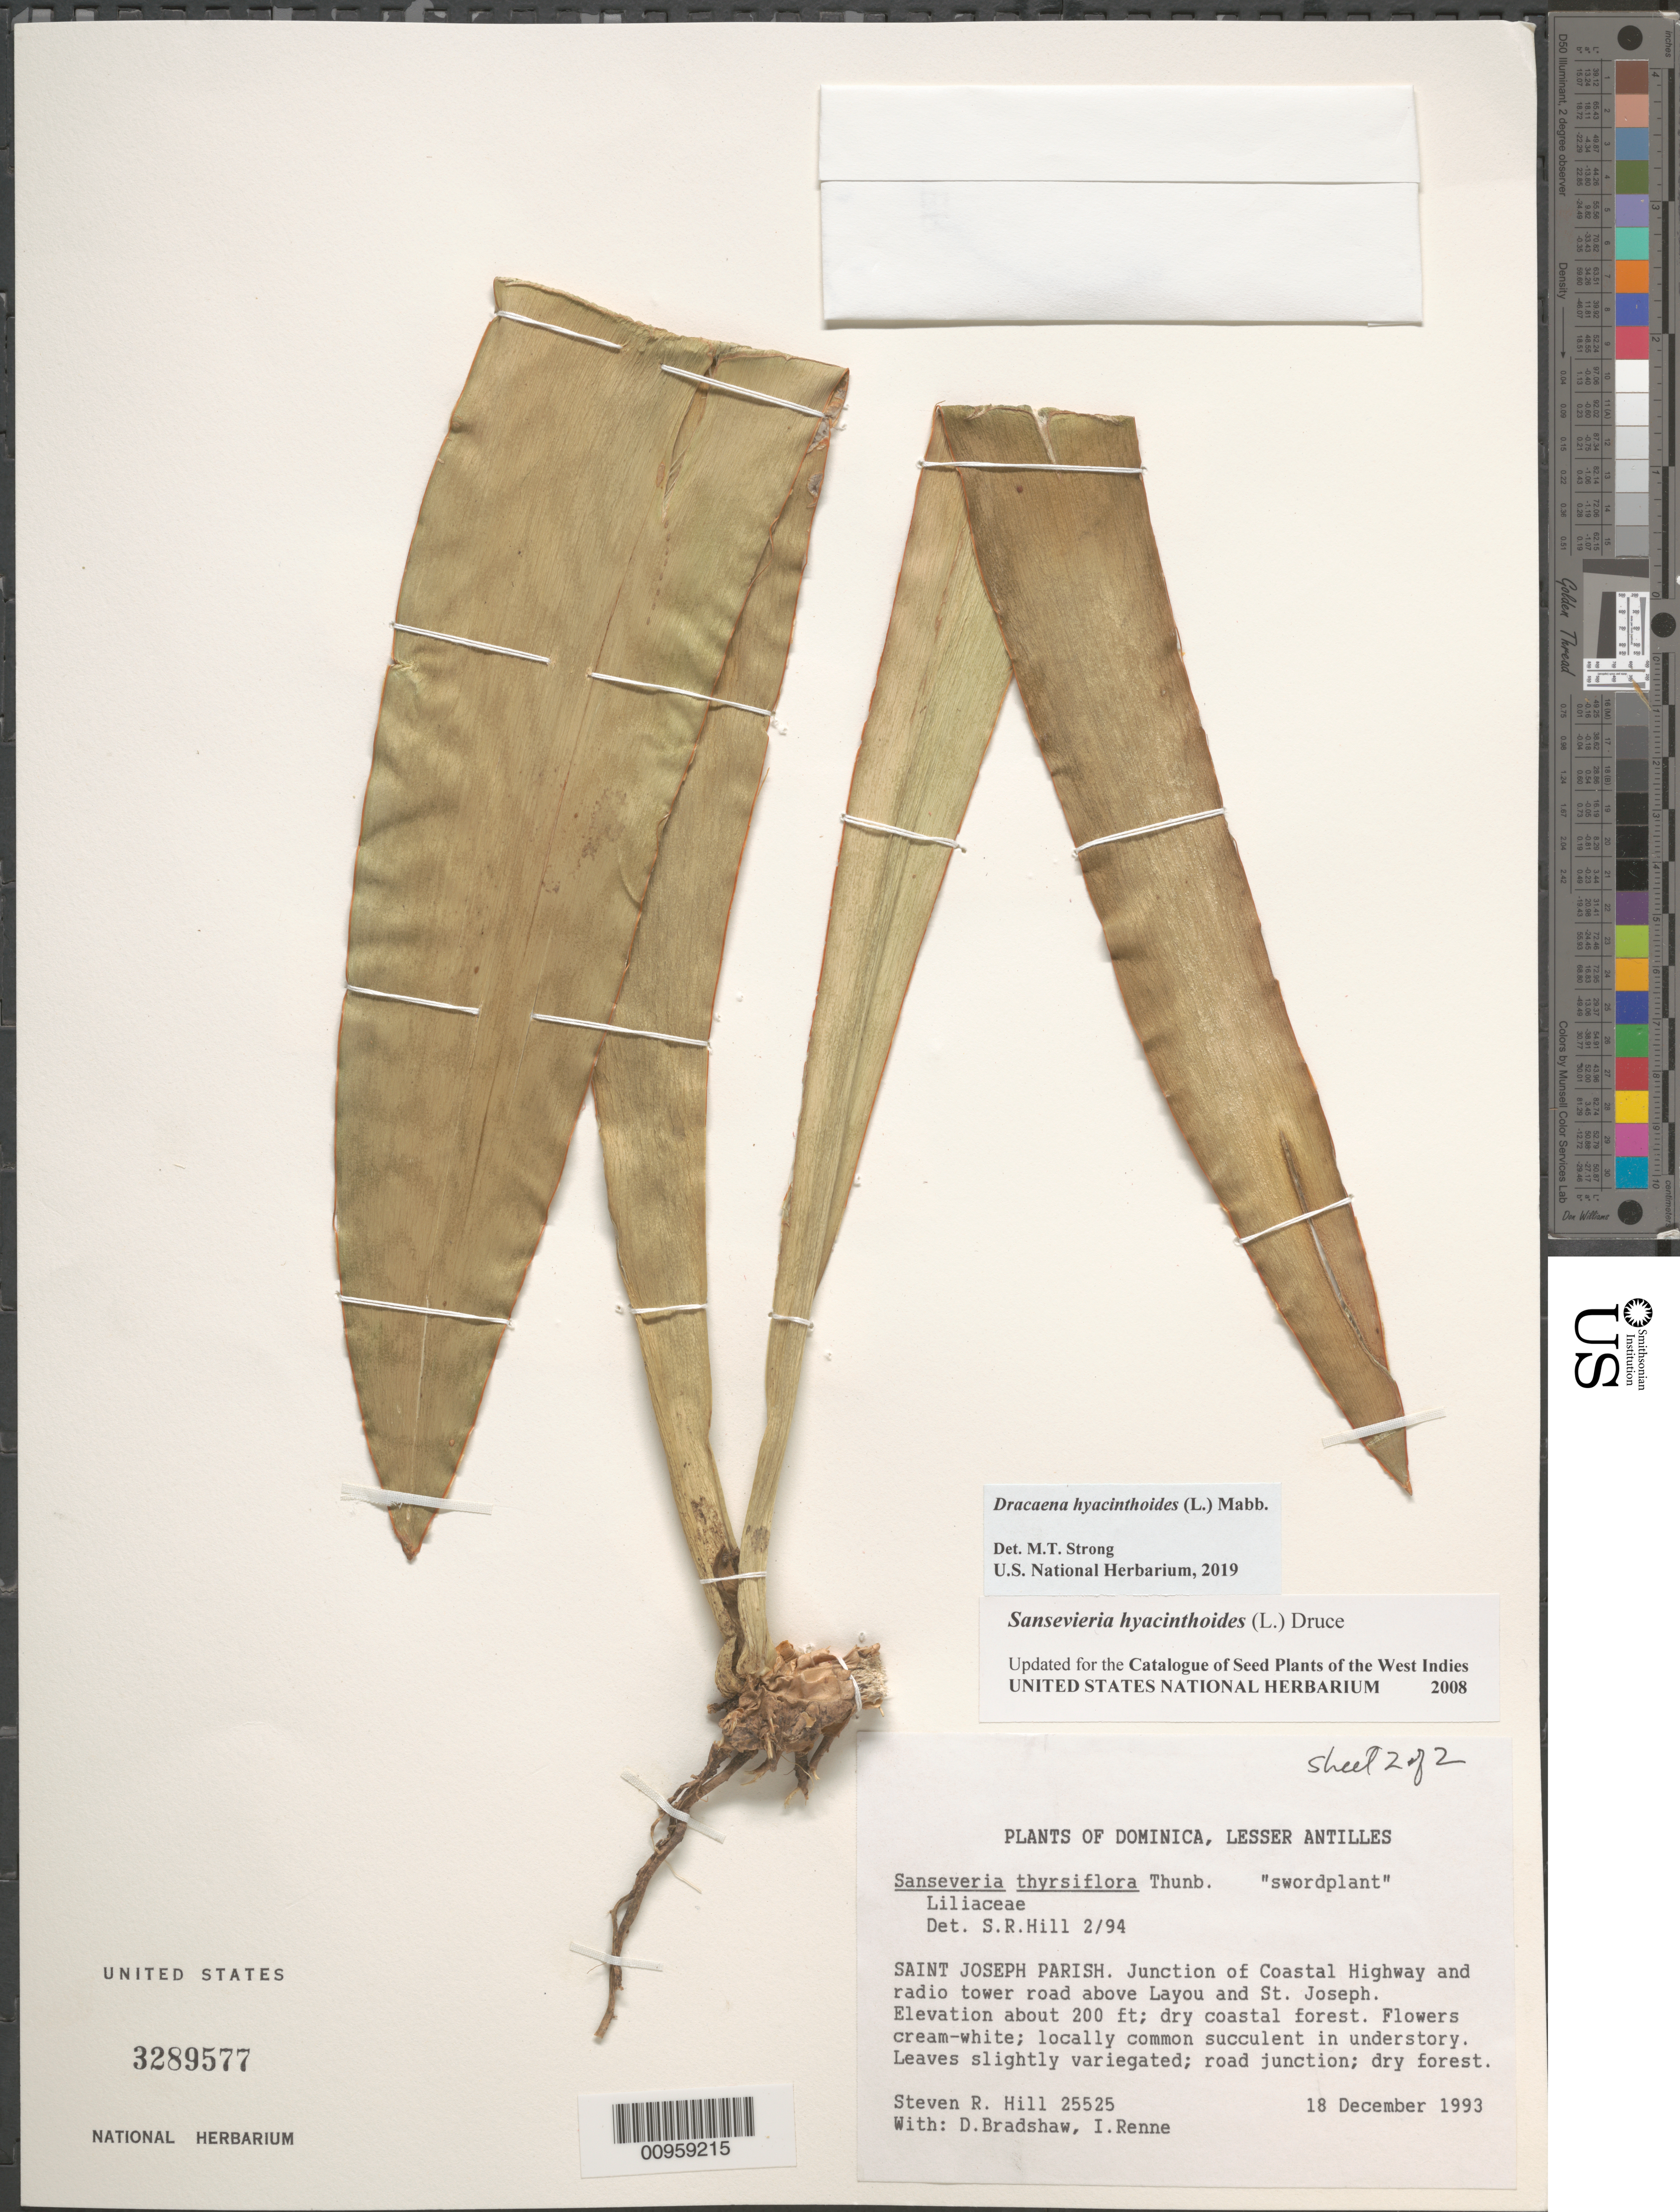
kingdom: Plantae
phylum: Tracheophyta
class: Liliopsida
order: Asparagales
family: Asparagaceae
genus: Dracaena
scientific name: Dracaena hyacinthoides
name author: (L.) Mabb.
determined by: Strong, Mark T., (BOT), Smithsonian Institution - National Museum of Natural History (UNITED STATES)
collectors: S. R. Hill, D. Bradshaw & I. Renne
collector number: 25525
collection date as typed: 18 Dec 1993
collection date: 1993-12-18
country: Dominica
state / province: St. Joseph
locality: Junction of Coastal Highway and radio tower road above Layou and St. Joseph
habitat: In understory of dry coastal forest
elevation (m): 61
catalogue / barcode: US 3289577